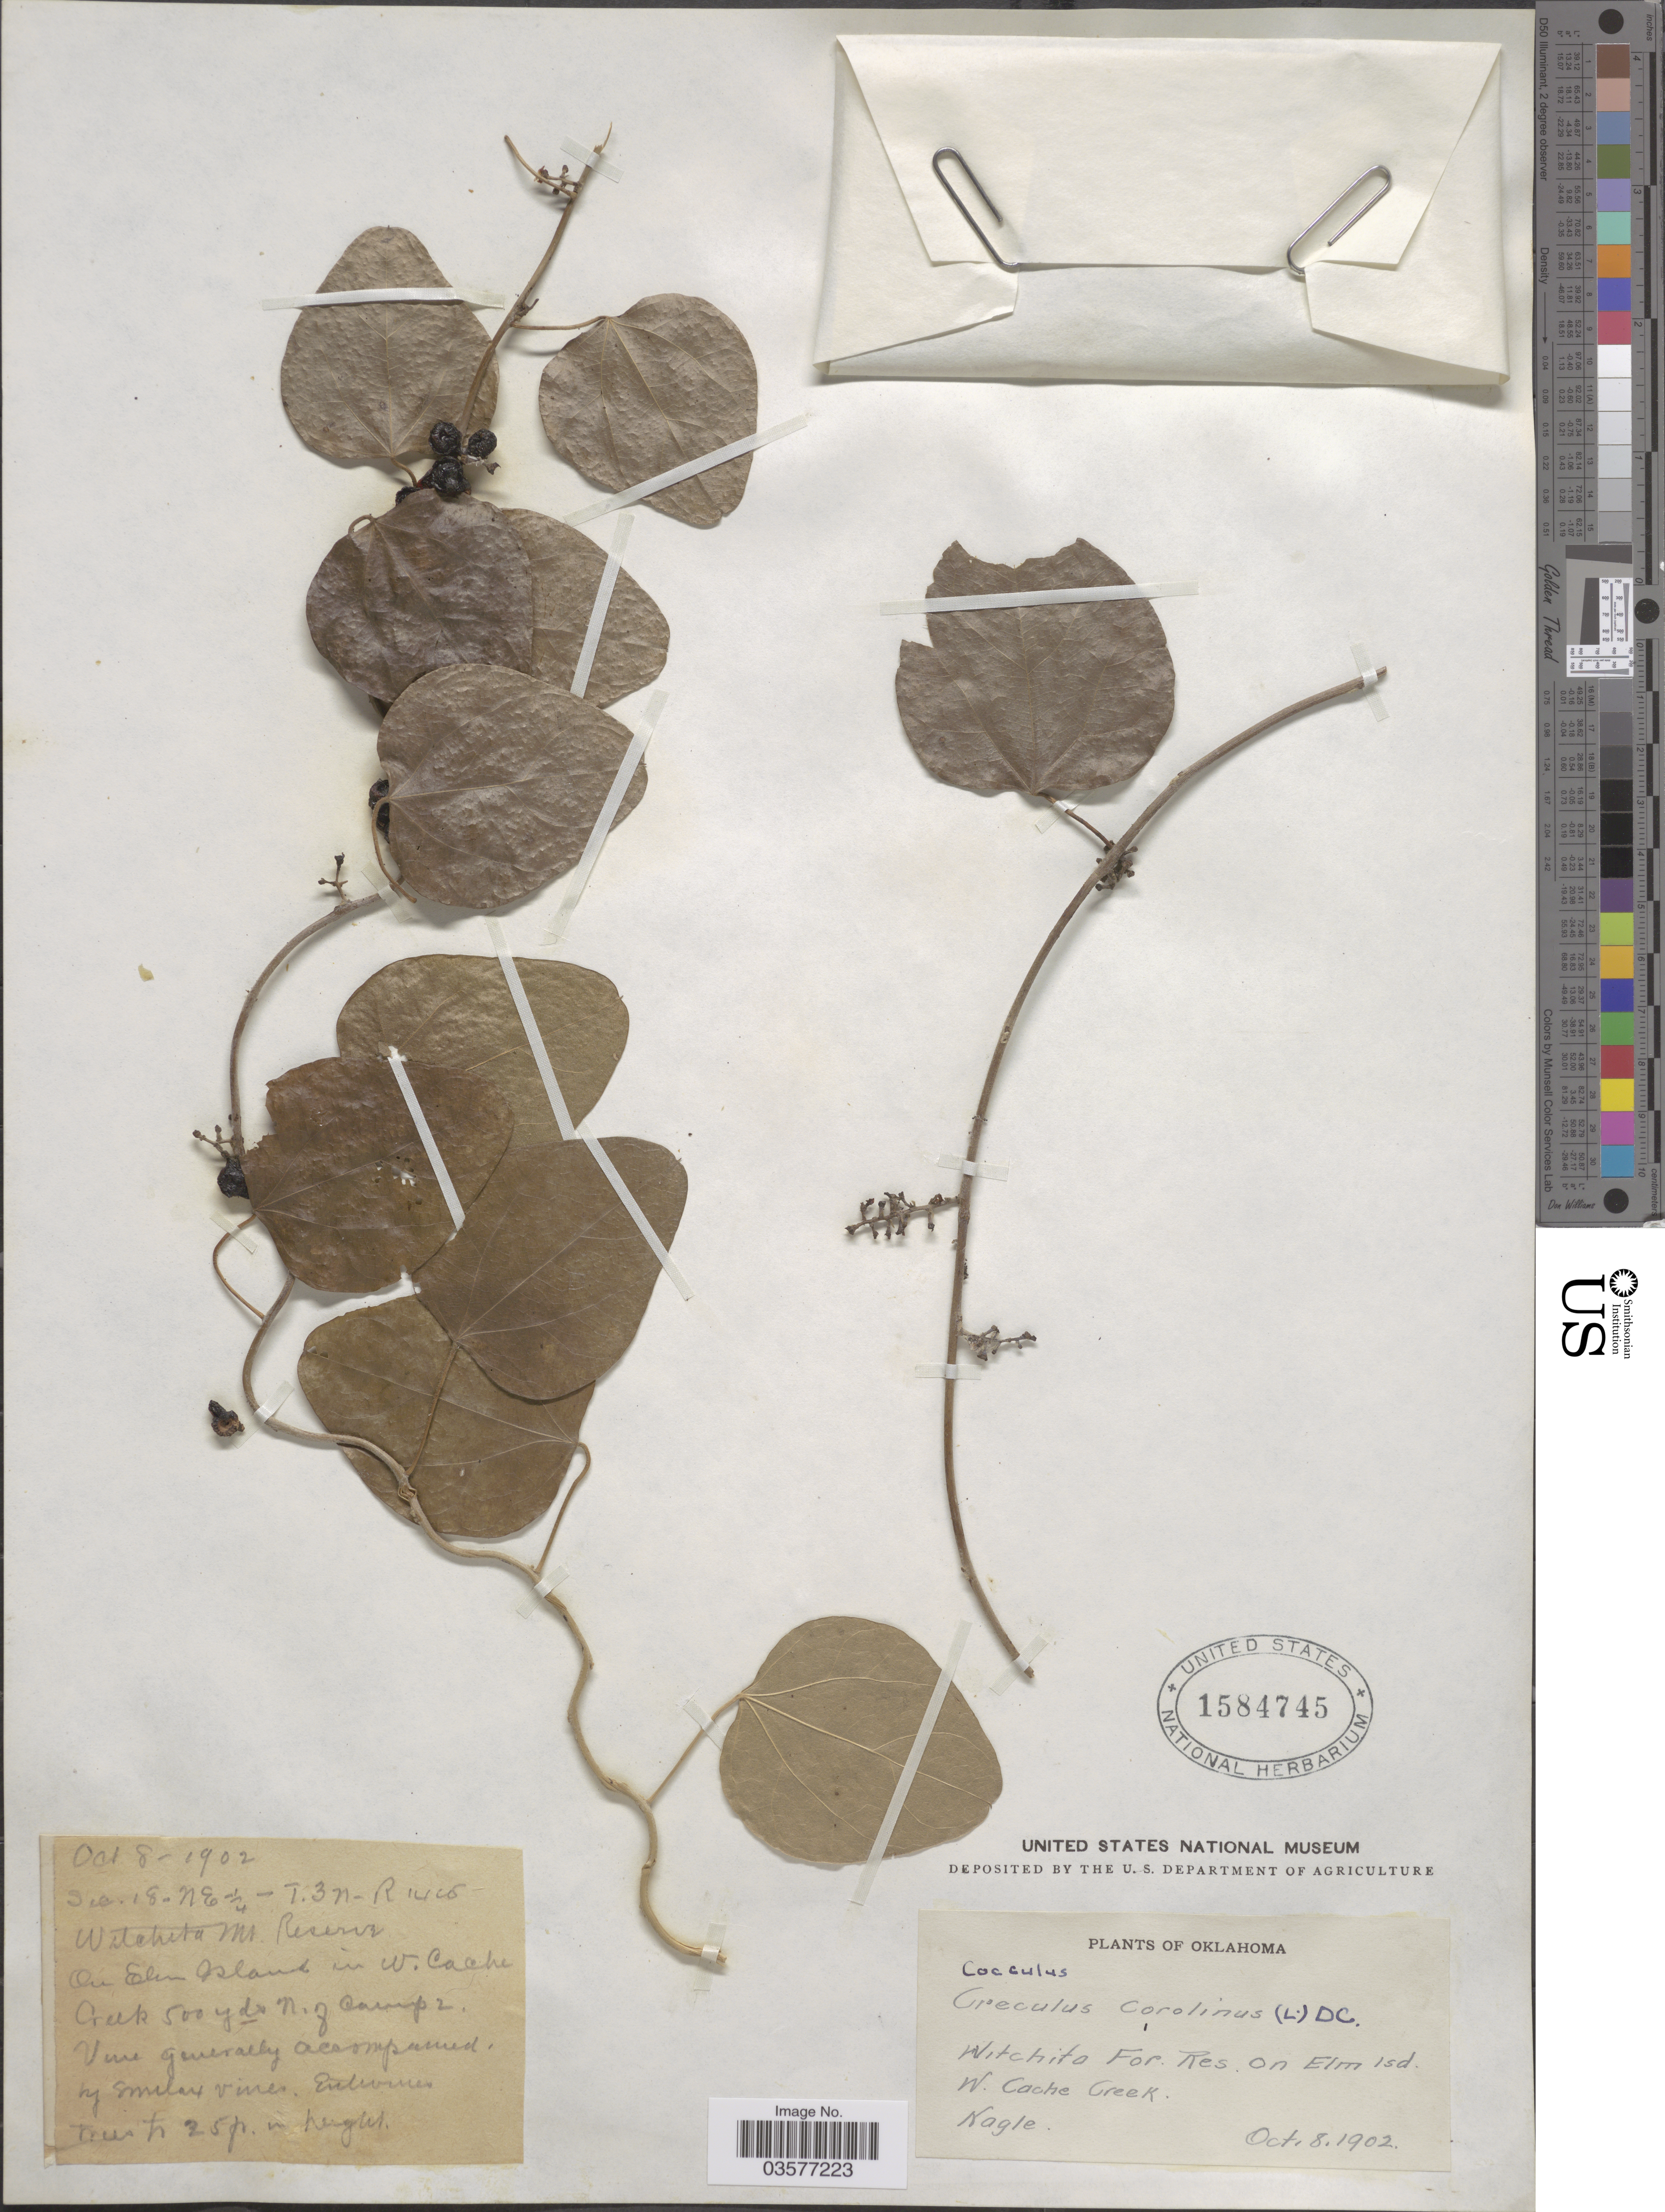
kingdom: Plantae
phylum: Tracheophyta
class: Magnoliopsida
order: Ranunculales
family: Menispermaceae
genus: Cocculus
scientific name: Cocculus carolinus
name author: (L.) DC.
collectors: Nagle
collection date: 1902-10-08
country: United States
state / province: Oklahoma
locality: Sec. 18 - NE ¼ - T.3N - R14W. Witchita For. Res. on Elm Isd. W. Cache Creek 500 yds N. of Camp 2.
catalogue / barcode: US 1584745